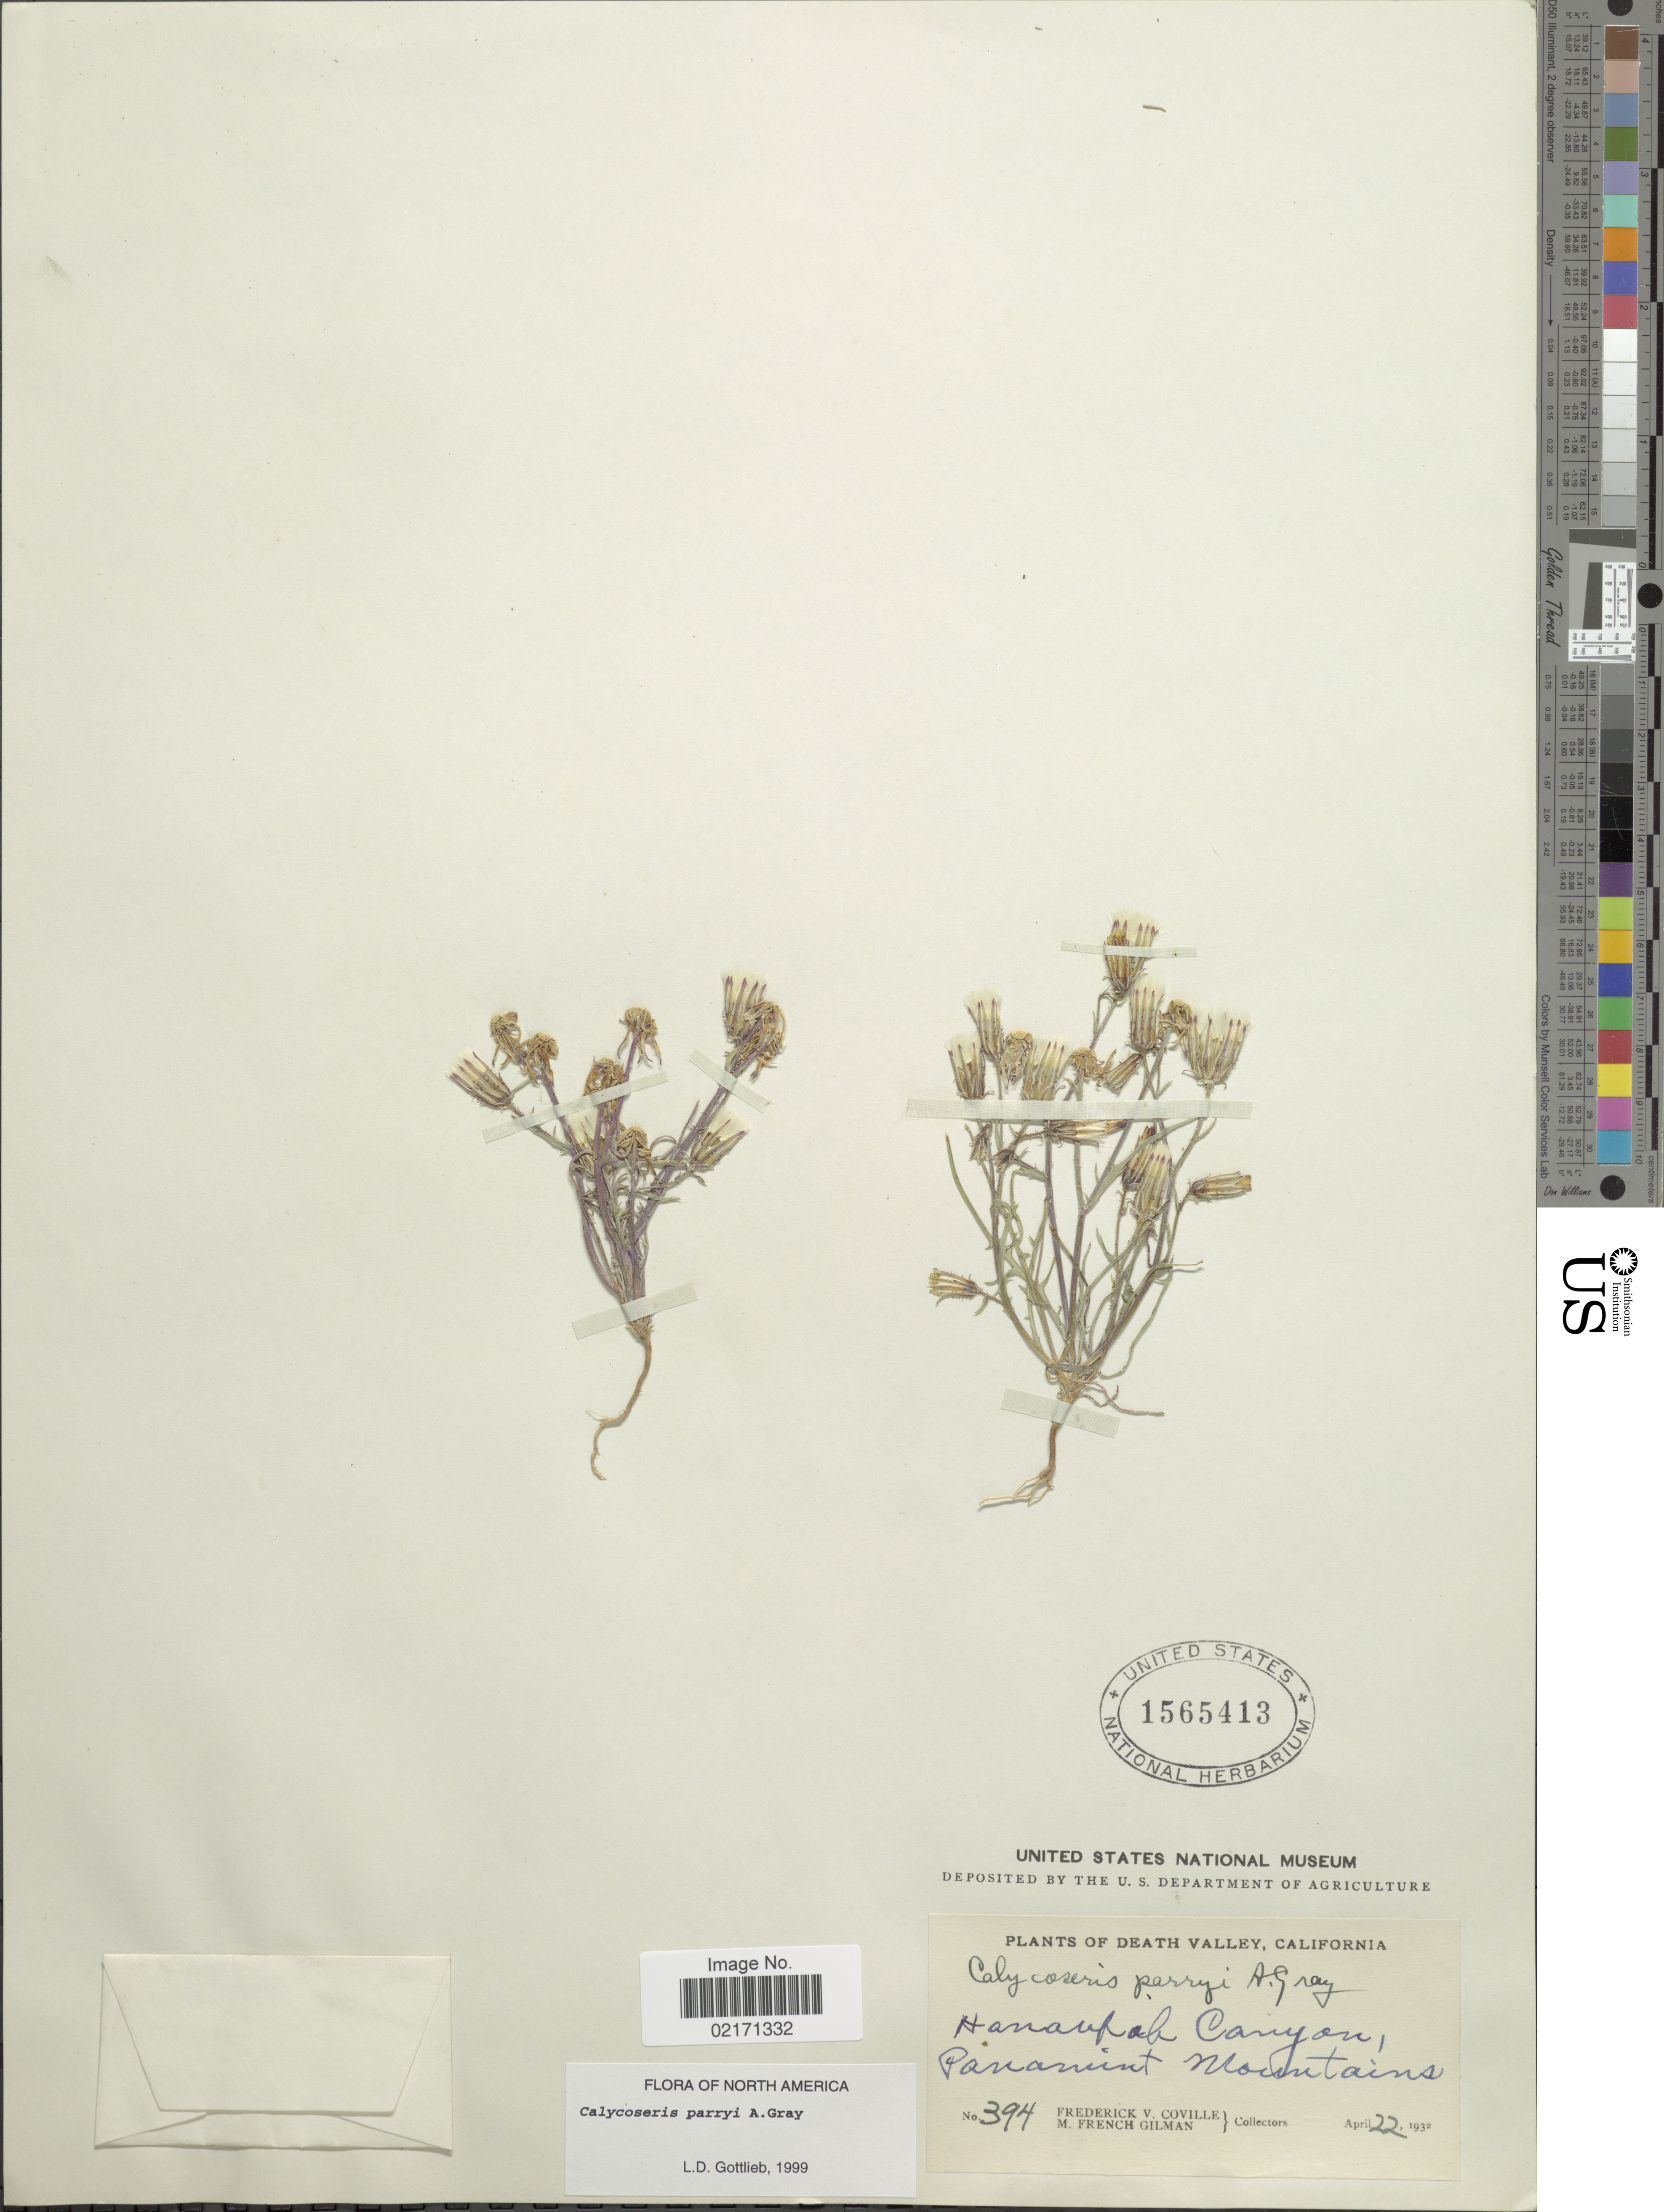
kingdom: Plantae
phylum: Tracheophyta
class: Magnoliopsida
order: Asterales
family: Asteraceae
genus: Calycoseris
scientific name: Calycoseris parryi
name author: A. Gray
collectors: F. V. Coville & M. F. Gilman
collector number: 394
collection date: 1932-04-22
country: United States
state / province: California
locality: Death Valley, Hanaupah Canyon, Panamint Mountains.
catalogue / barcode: US 1565413